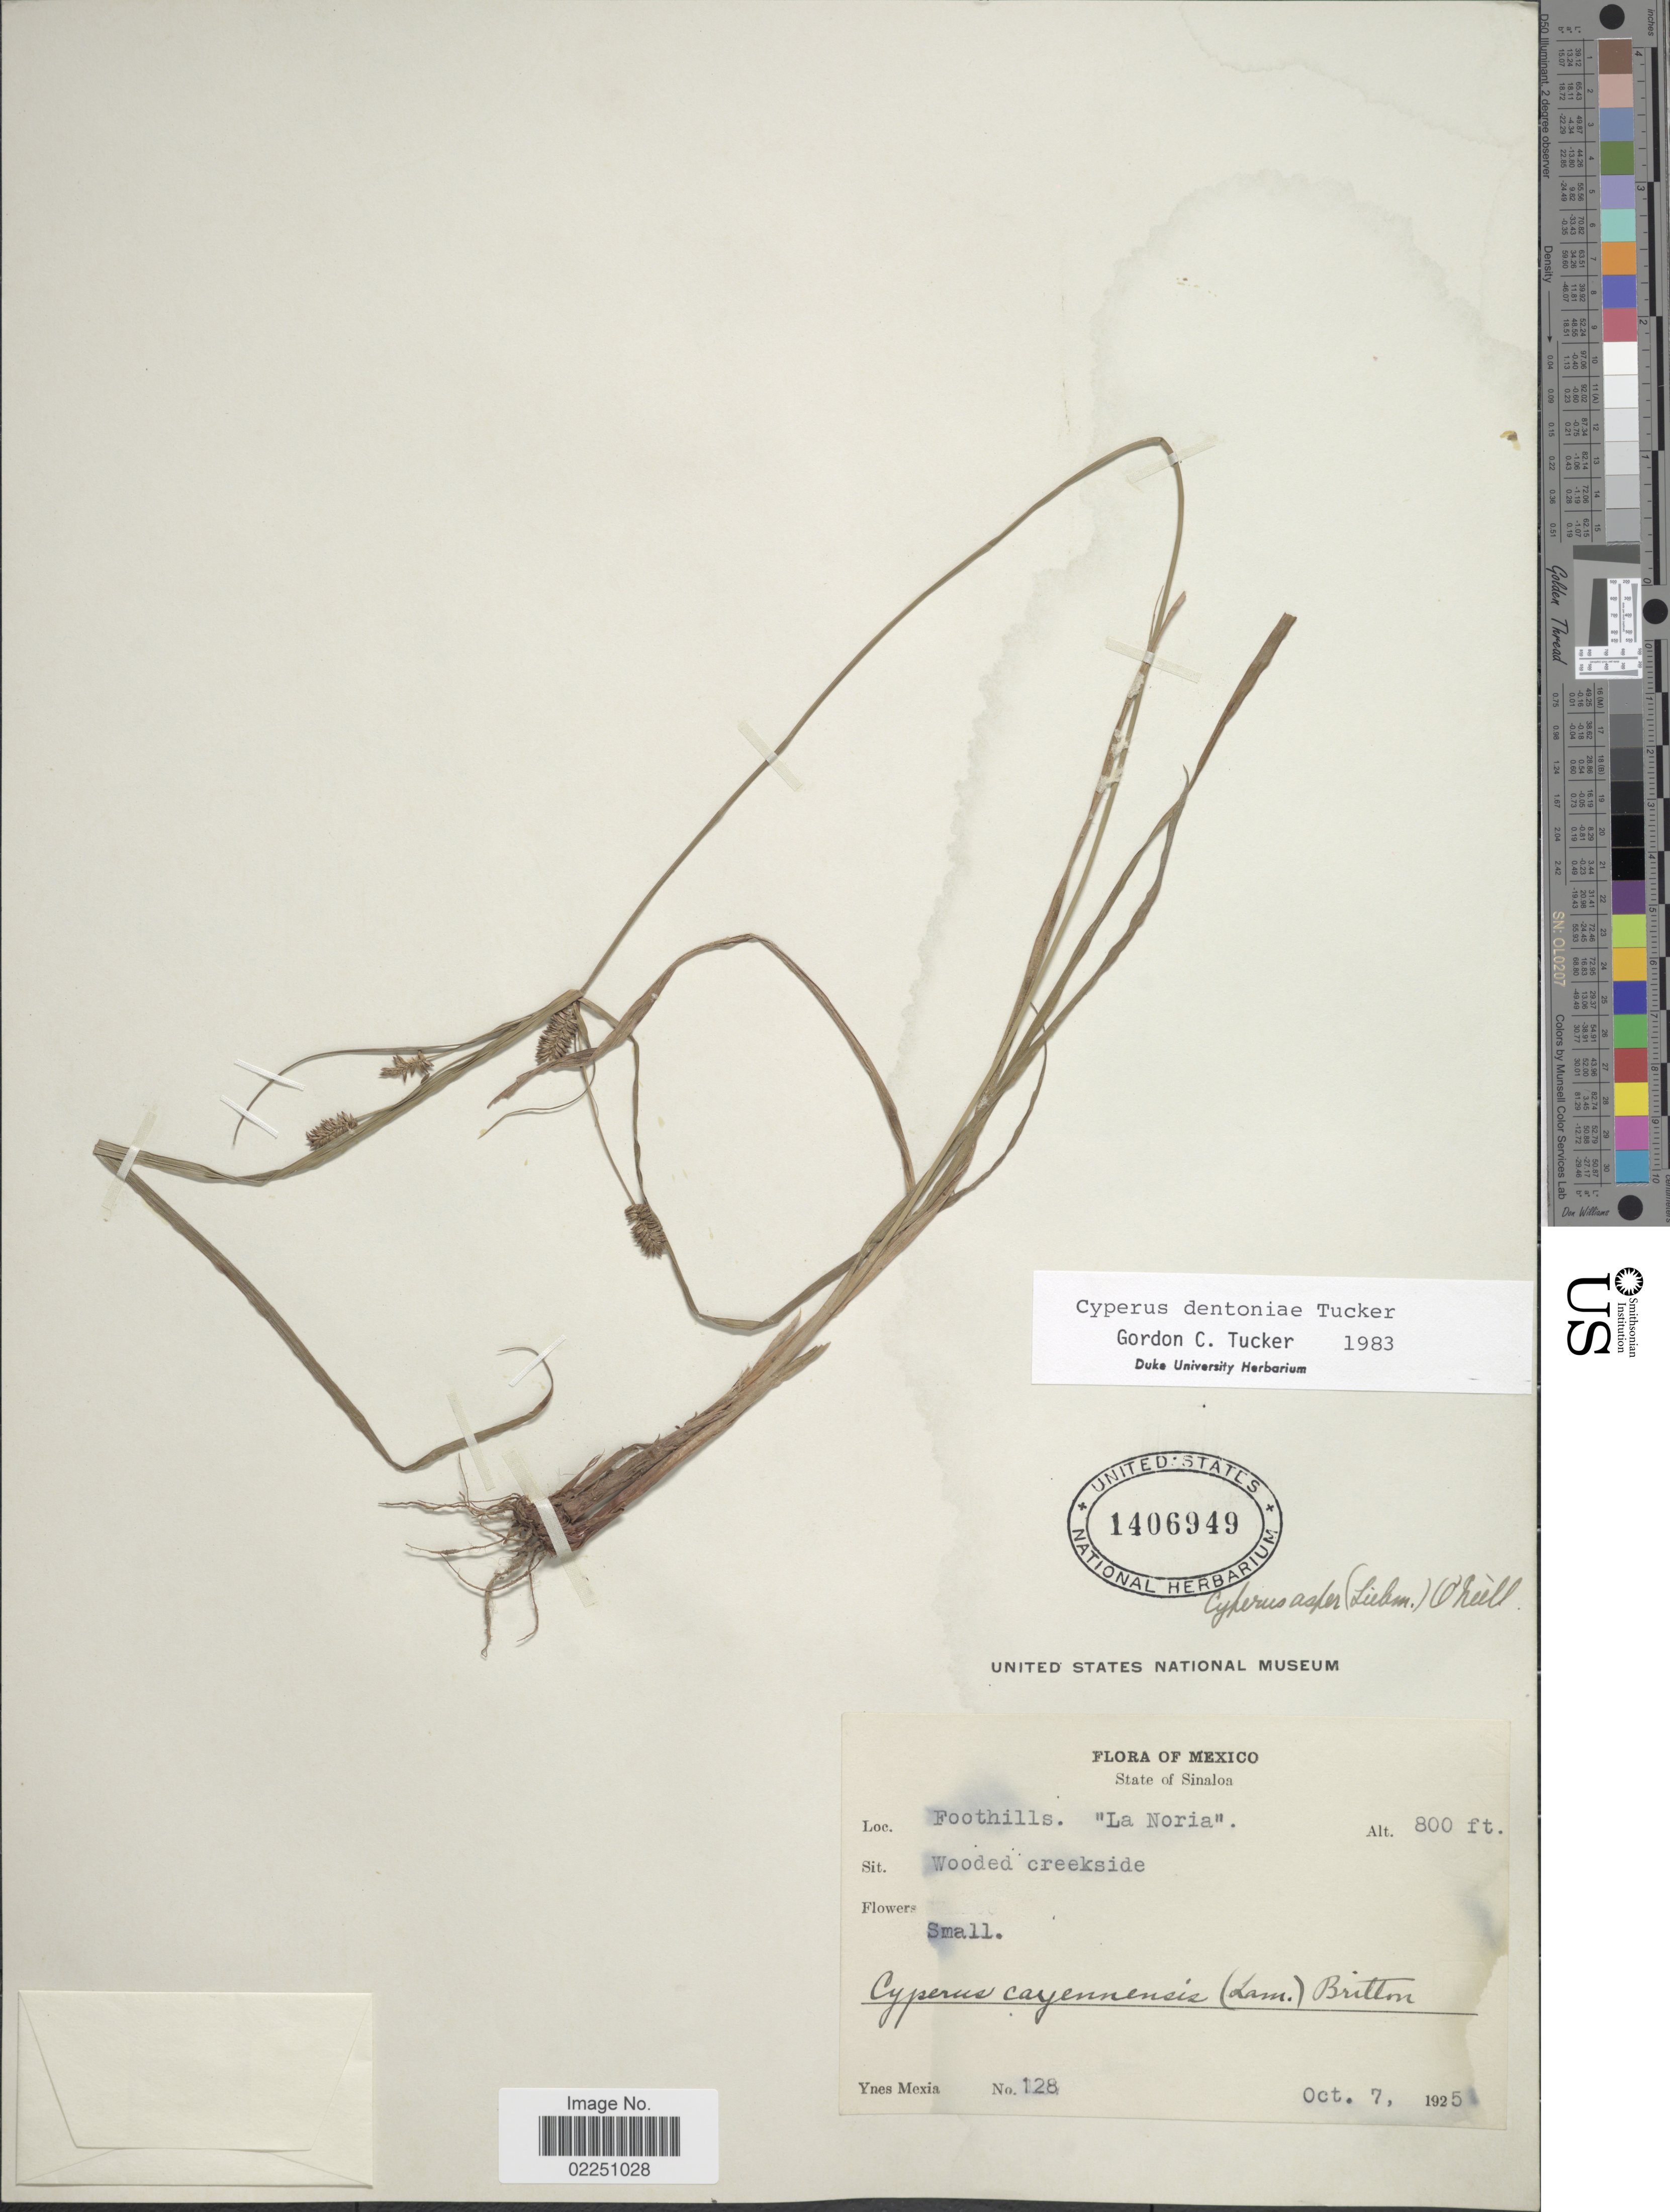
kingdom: Plantae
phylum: Tracheophyta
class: Liliopsida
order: Poales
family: Cyperaceae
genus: Cyperus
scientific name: Cyperus dentoniae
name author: G.C. Tucker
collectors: Y. Mexia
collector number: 128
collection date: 1925-10-07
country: Mexico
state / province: Sinaloa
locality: Foothills. "La Noria".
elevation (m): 244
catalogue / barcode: US 1406949